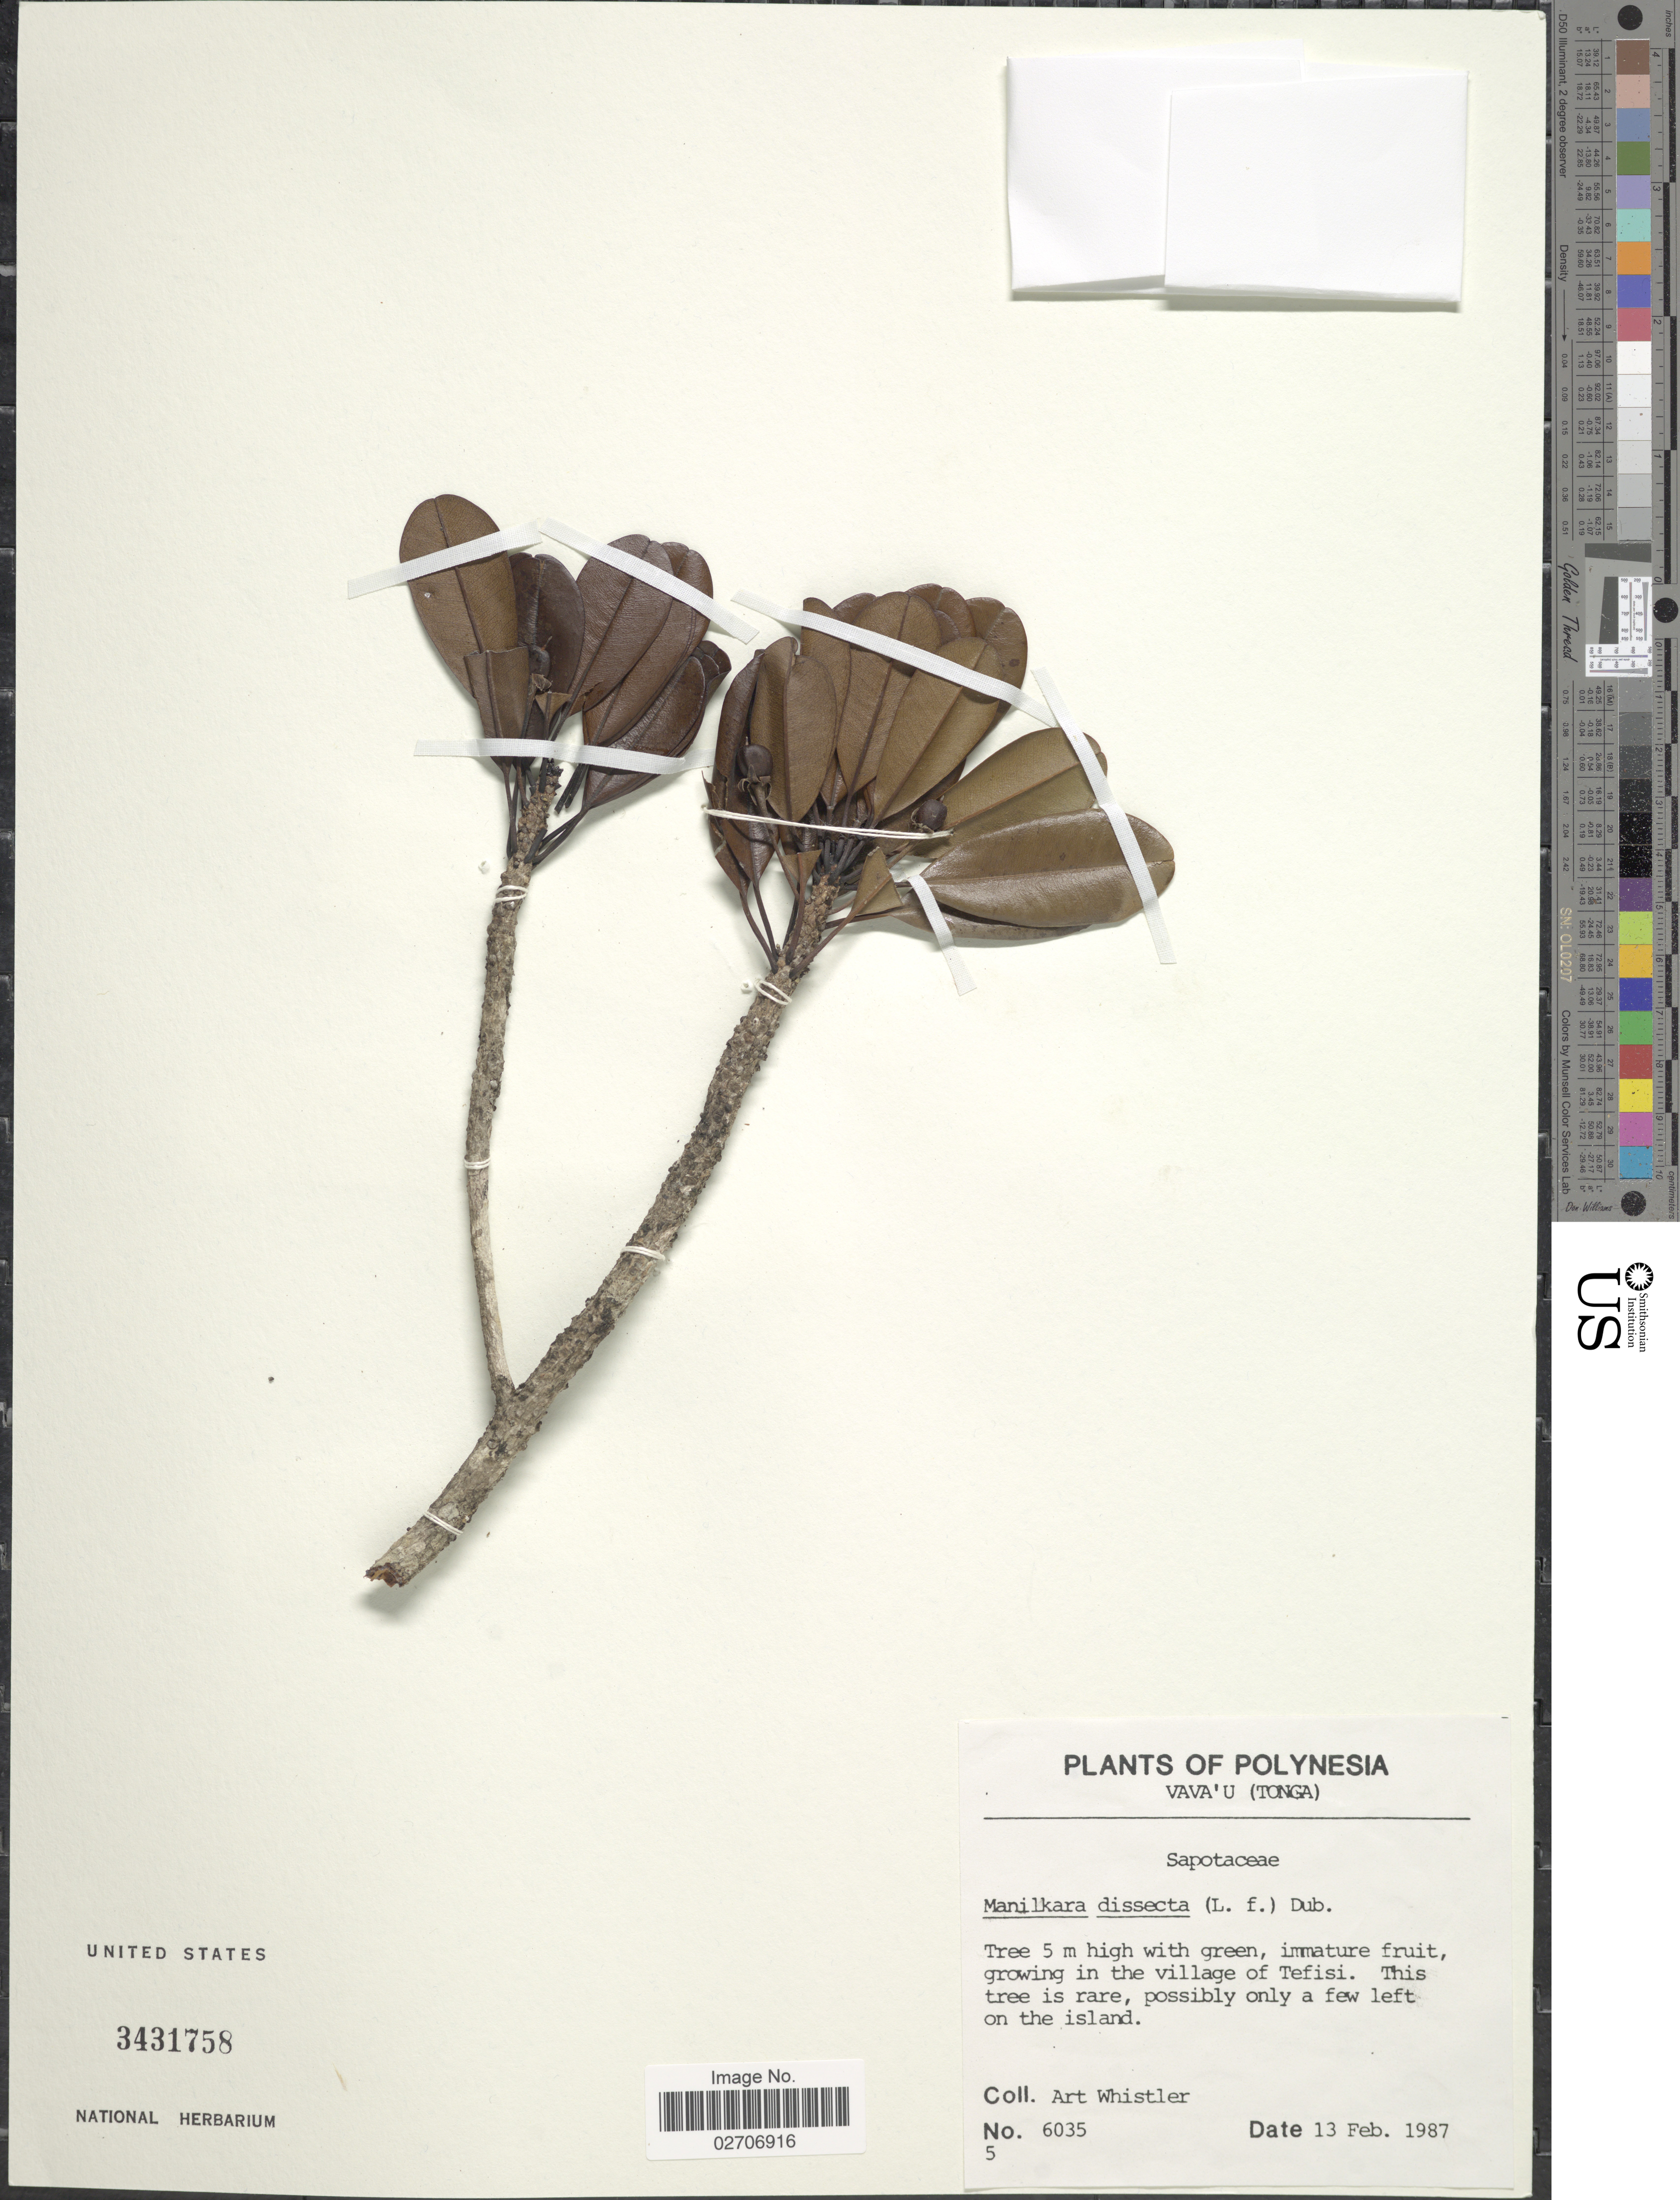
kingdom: Plantae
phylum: Tracheophyta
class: Magnoliopsida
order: Ericales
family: Sapotaceae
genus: Manilkara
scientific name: Manilkara dissecta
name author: (L. f.) Dubard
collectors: A. Whistler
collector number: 6035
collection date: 1987-02-13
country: Tonga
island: Vava'u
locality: Vava'u (Tonga)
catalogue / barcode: US 3431758